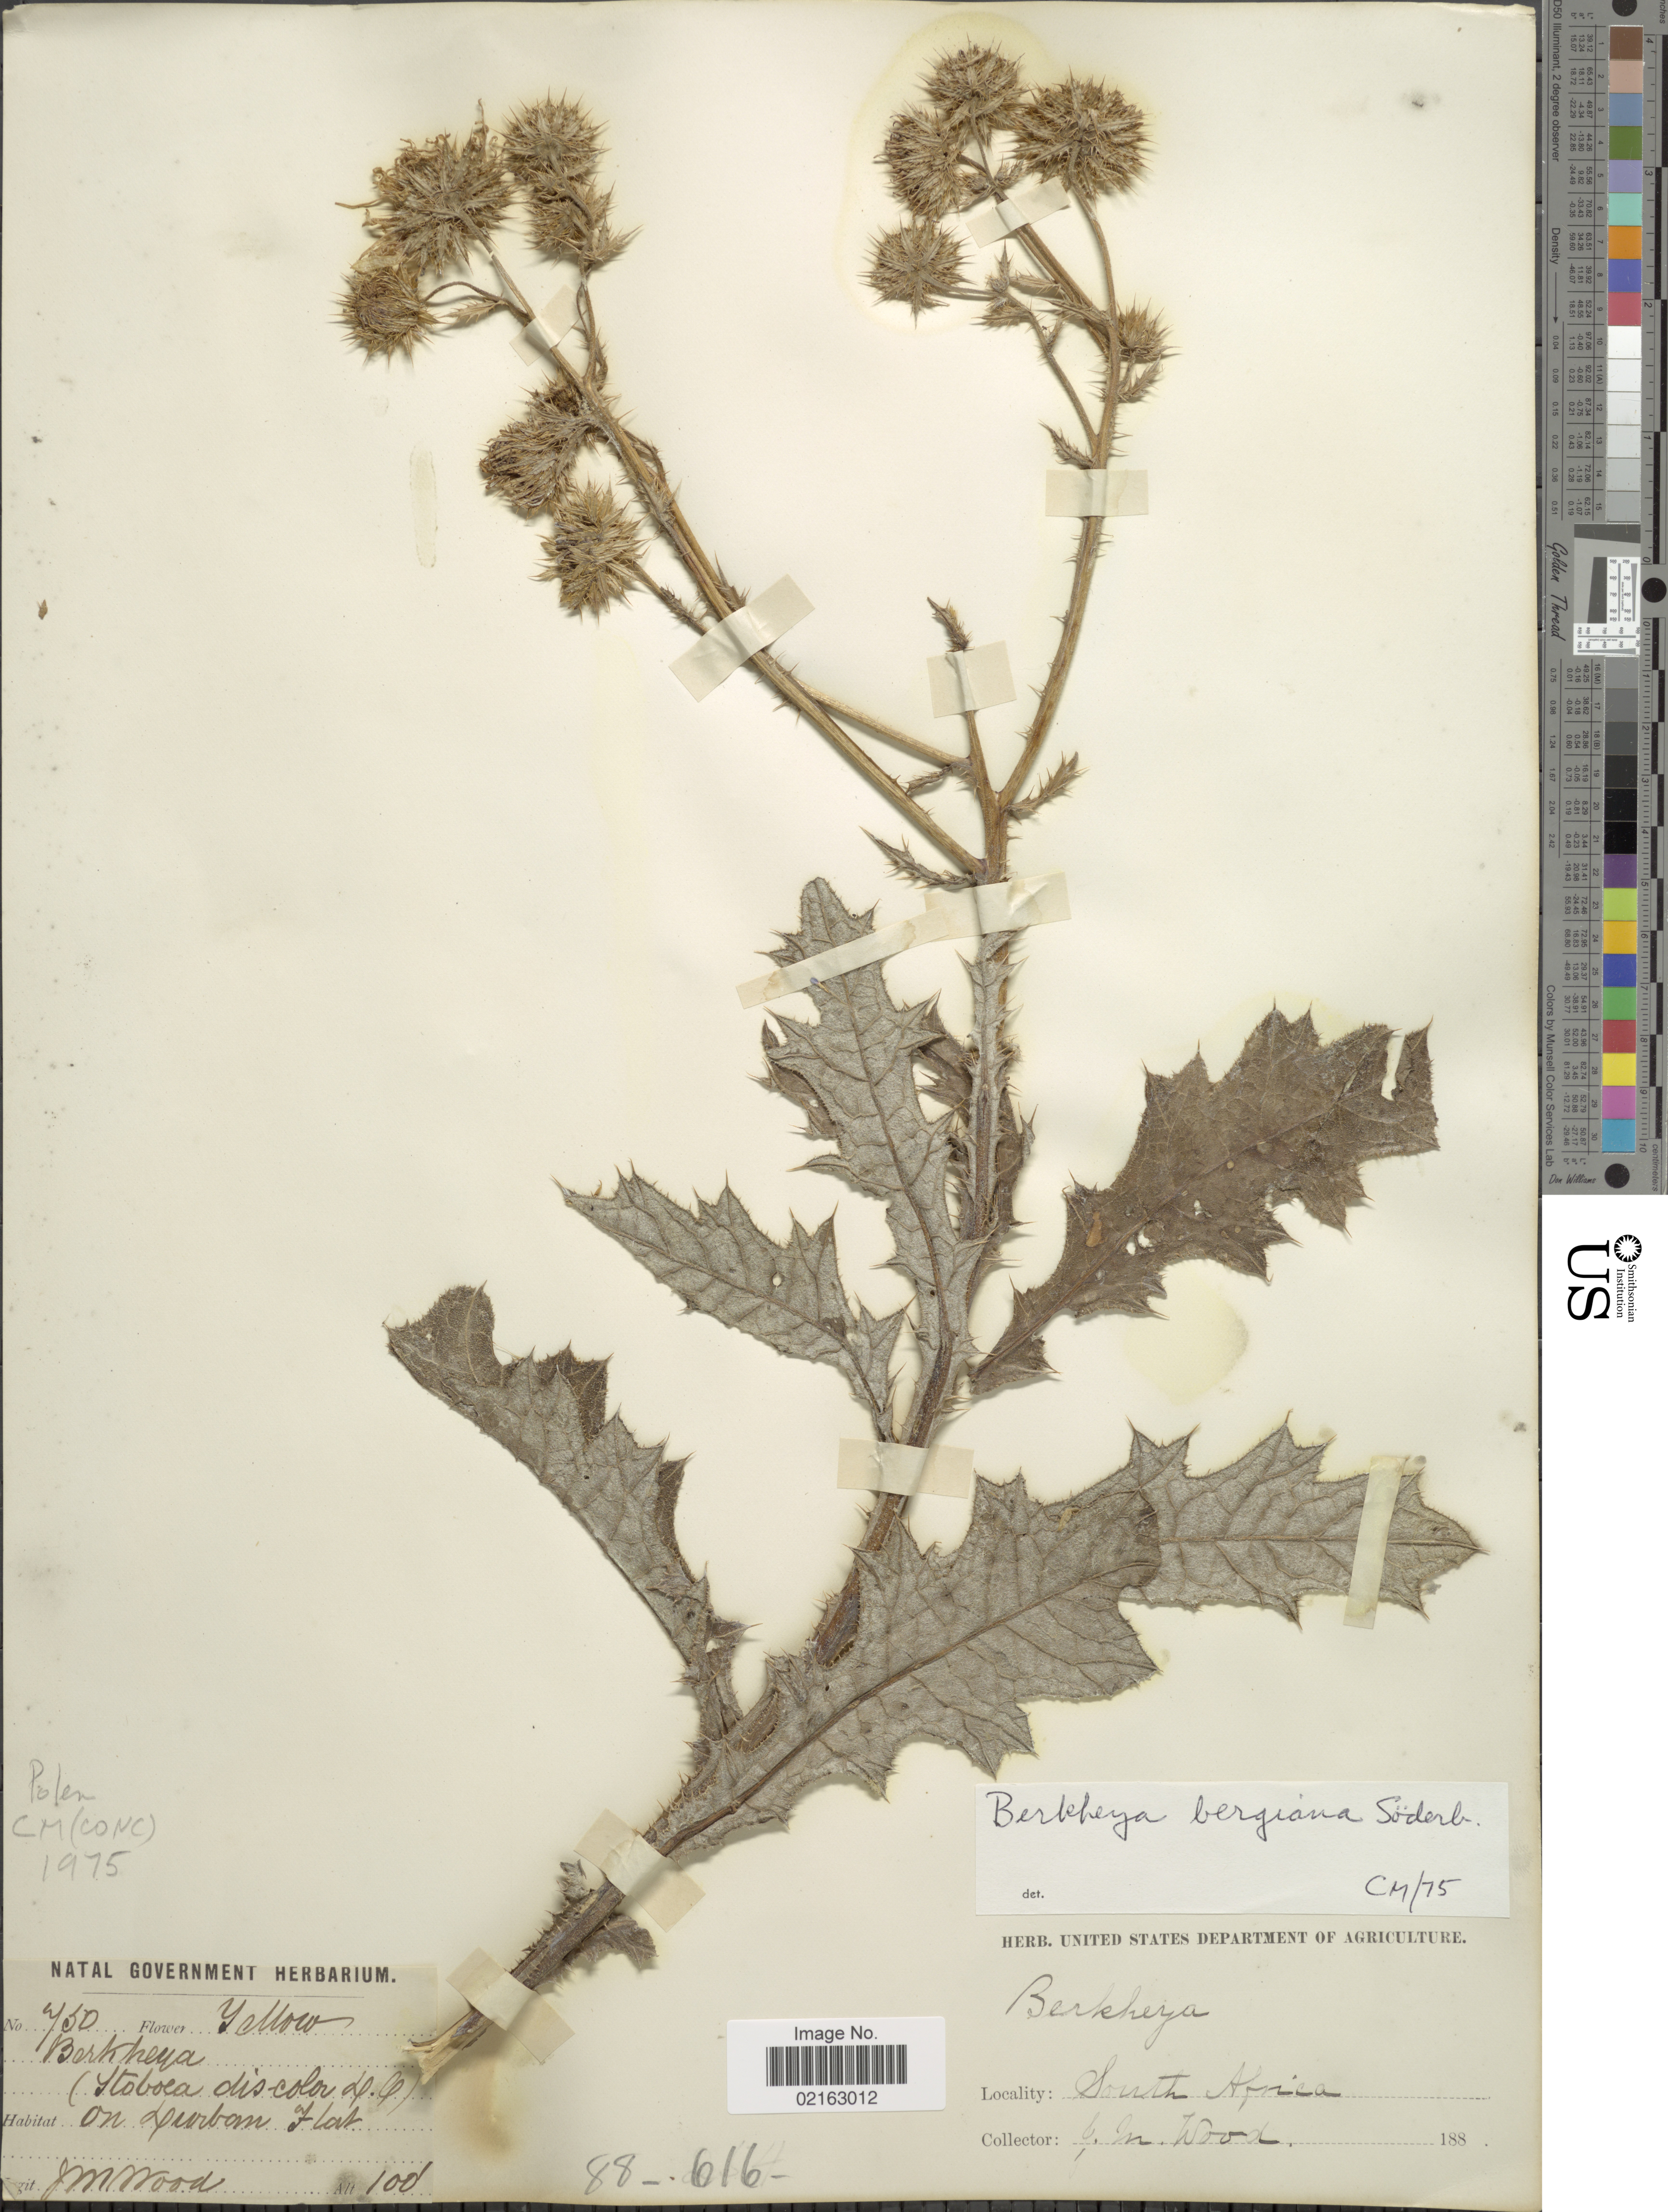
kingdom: Plantae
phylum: Tracheophyta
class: Magnoliopsida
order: Asterales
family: Asteraceae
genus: Berkheya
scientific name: Berkheya bergiana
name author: Söderb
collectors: J. M. Wood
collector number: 750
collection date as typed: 188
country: South Africa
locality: On Durban Flat.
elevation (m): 30